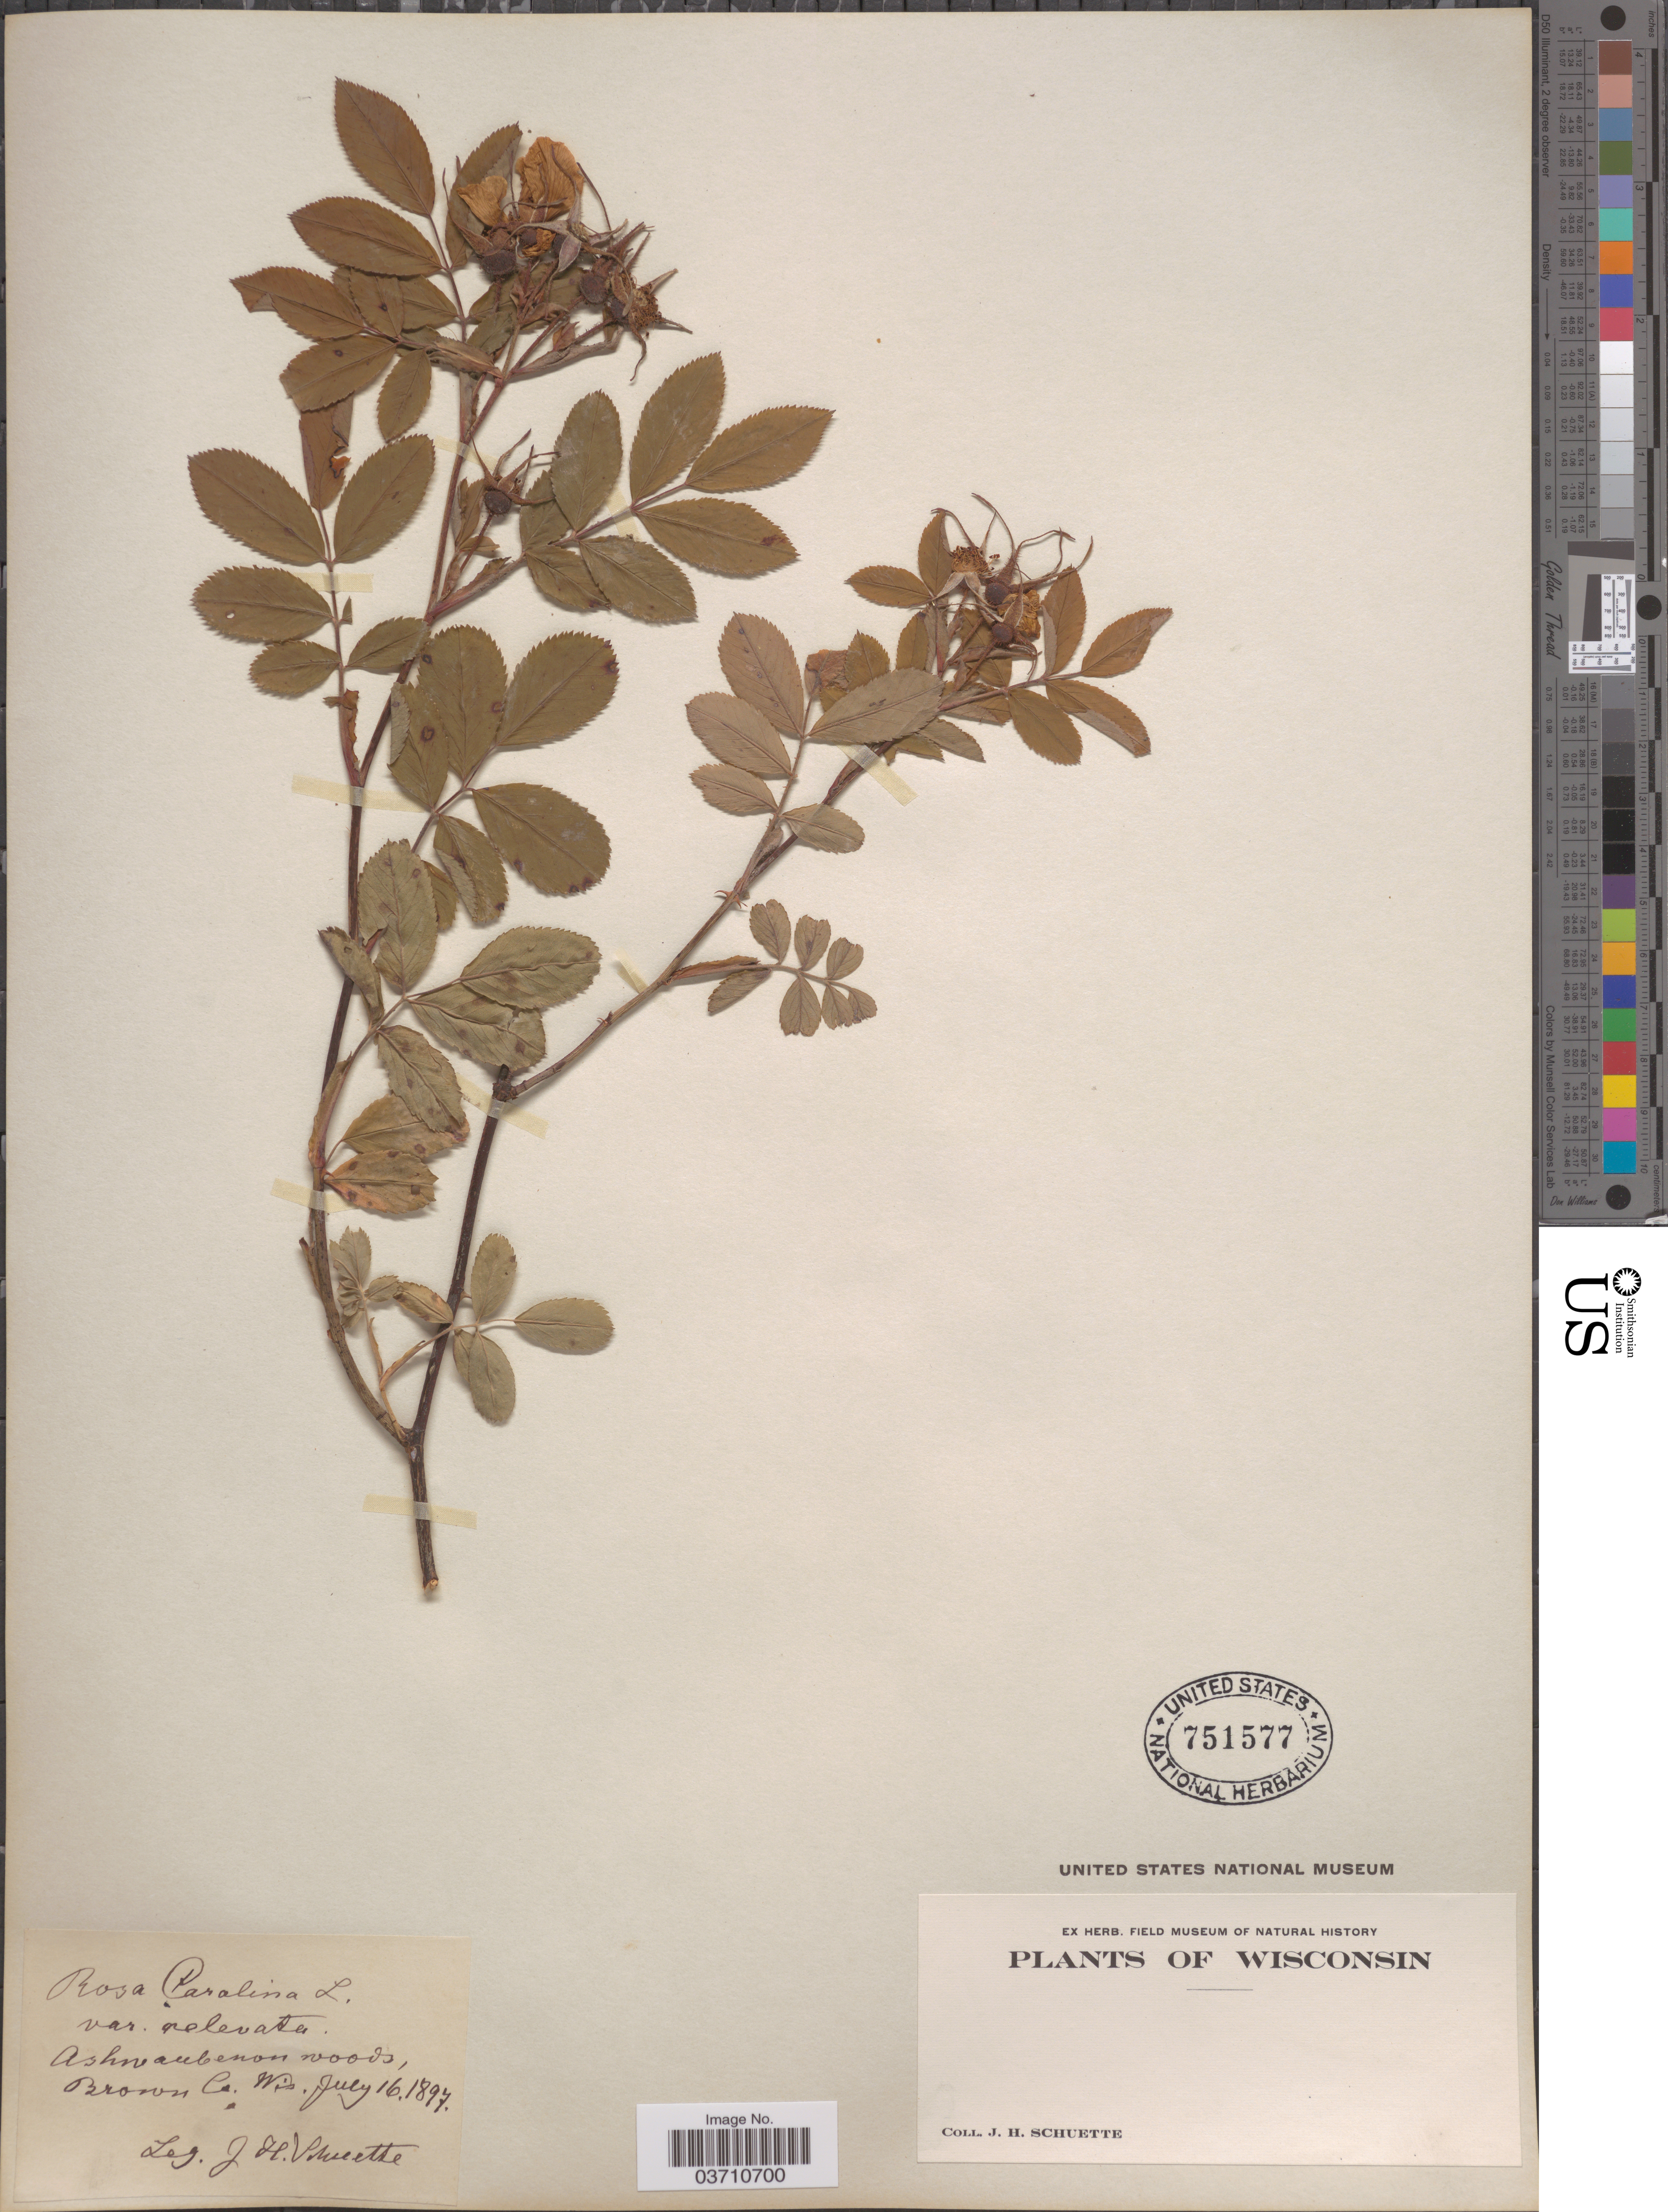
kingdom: Plantae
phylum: Tracheophyta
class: Magnoliopsida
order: Rosales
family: Rosaceae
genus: Rosa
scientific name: Rosa carolina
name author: L.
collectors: J. H. Schuette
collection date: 1897-07-16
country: United States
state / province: Wisconsin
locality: Ashwaubenon woods, Brown Co.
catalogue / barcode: US 751577